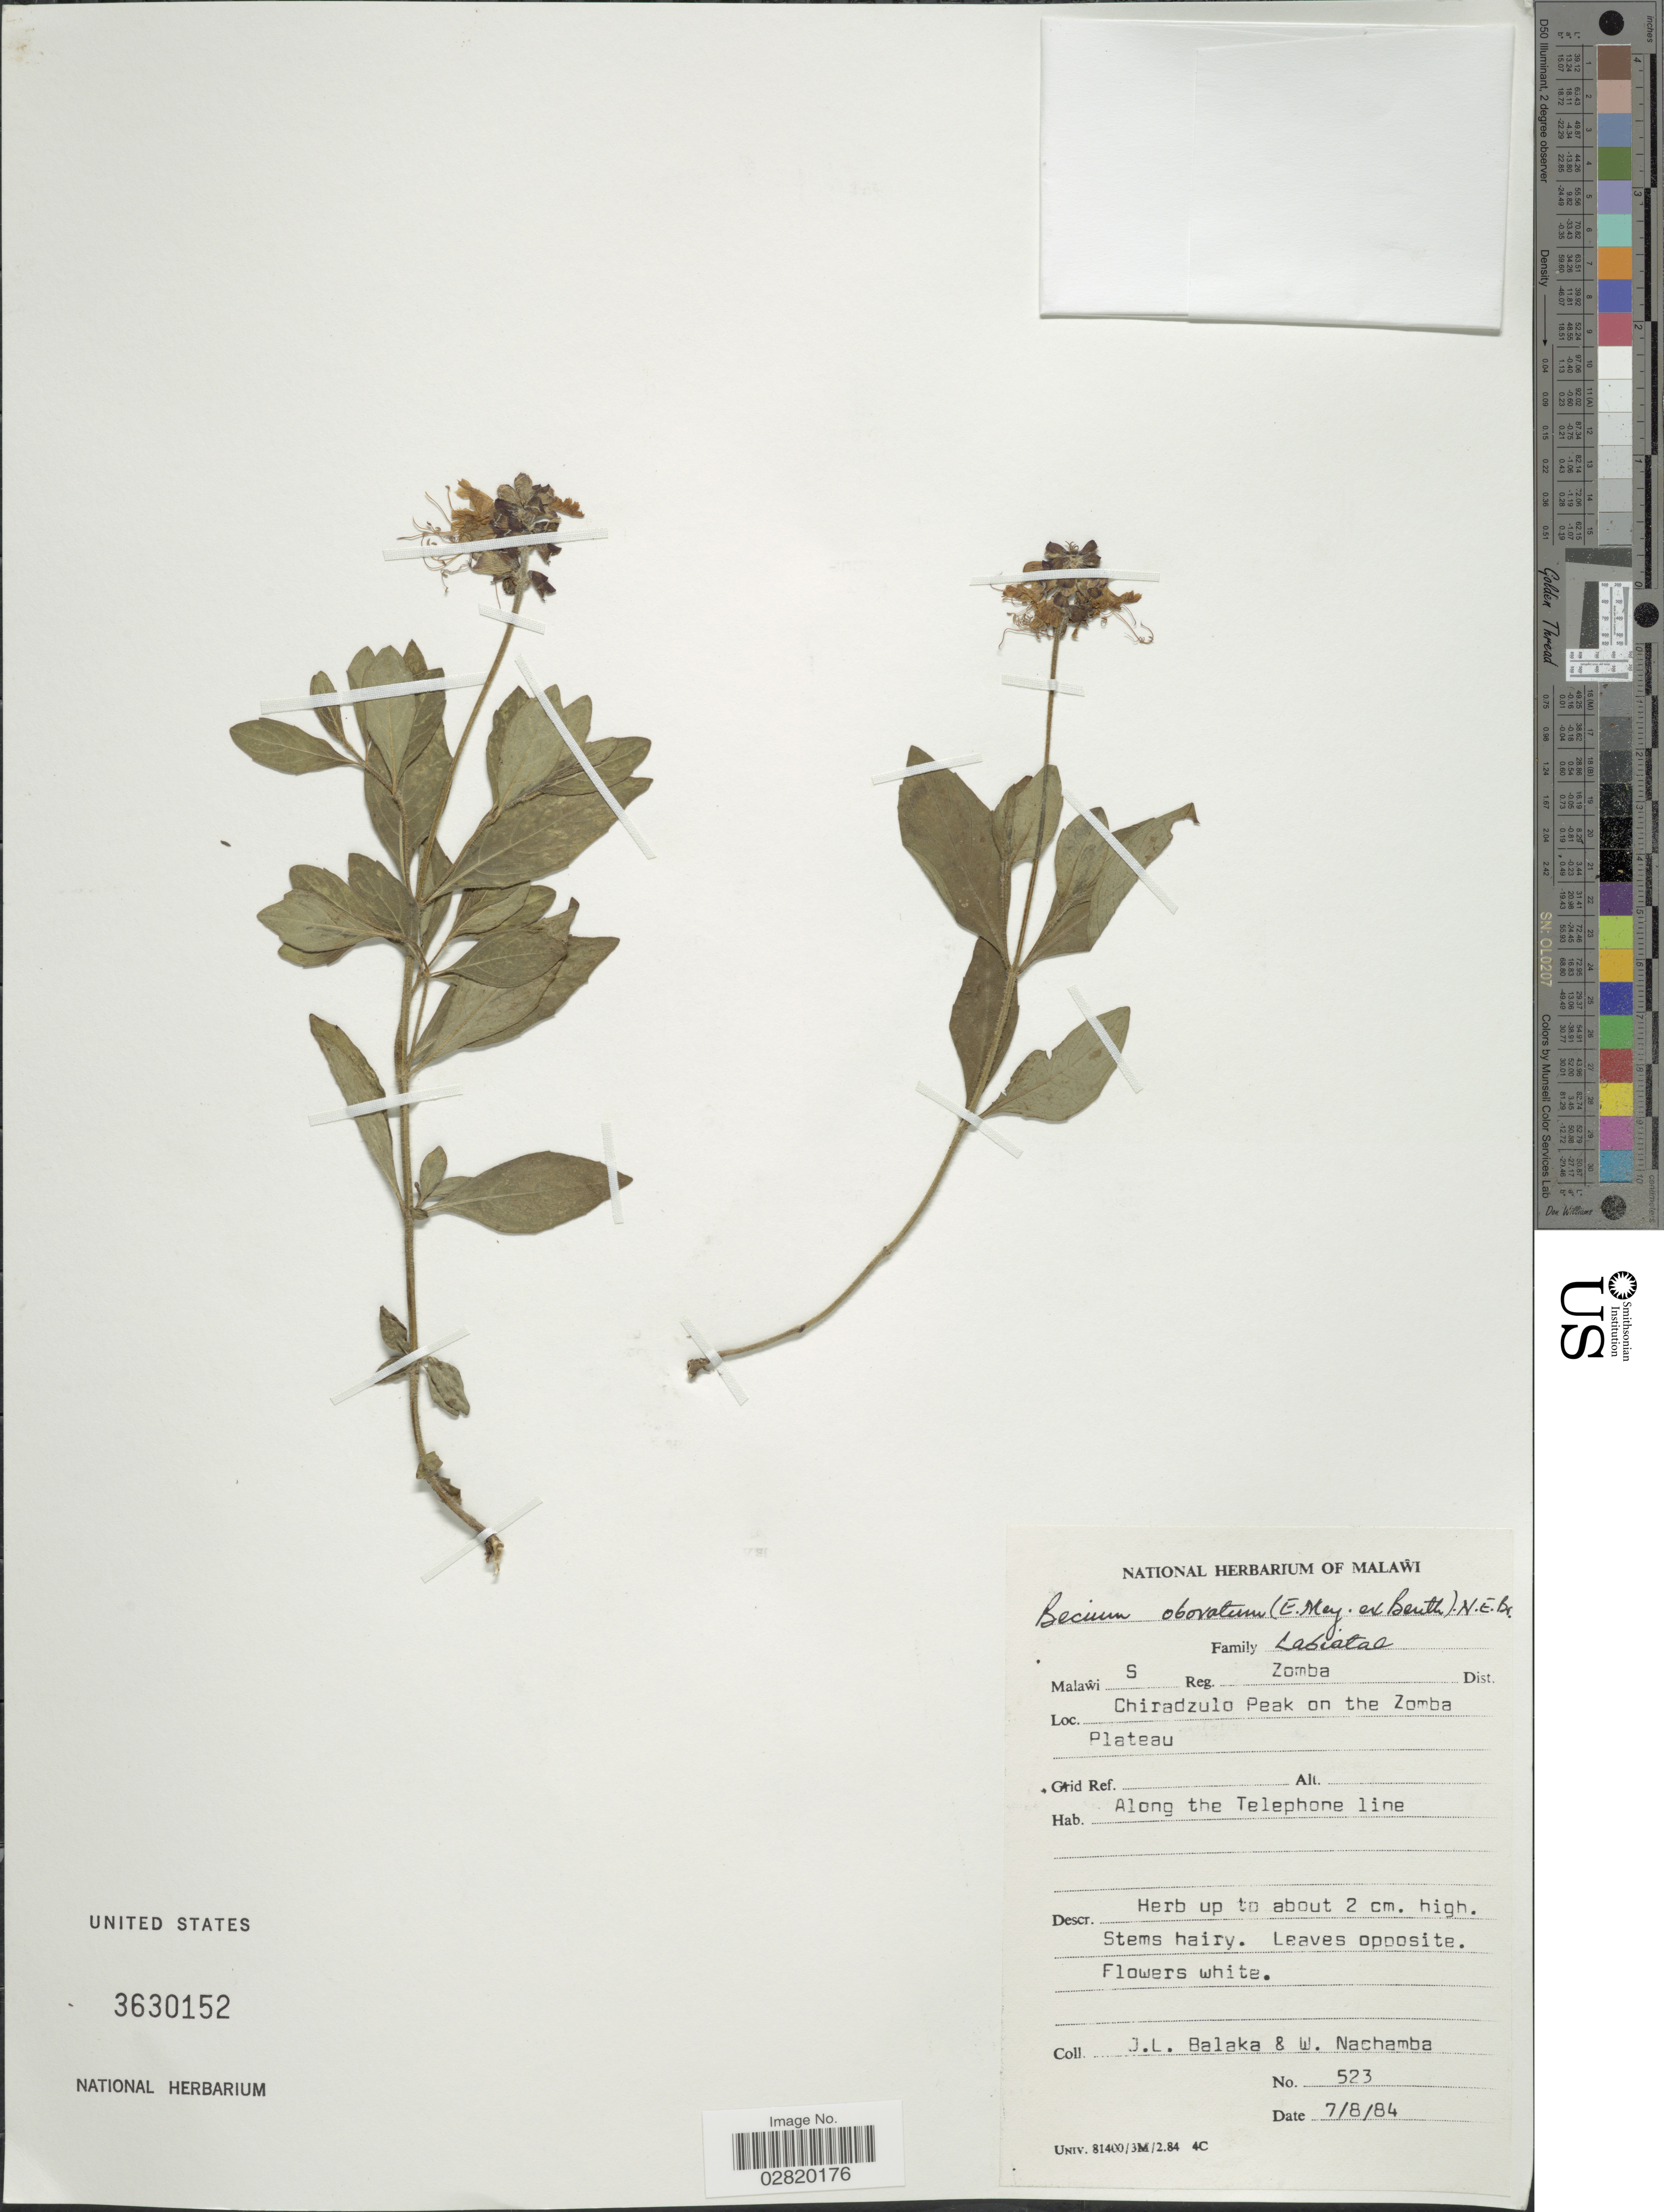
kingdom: Plantae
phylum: Tracheophyta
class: Magnoliopsida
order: Lamiales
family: Lamiaceae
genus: Becium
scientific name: Becium obovatum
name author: (E. Mey. ex Benth.) N.E. Br.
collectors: J. Balaka & W. Nachamba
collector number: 523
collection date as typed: Transcribed d/m/y: 7/8/84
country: Malawi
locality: S Reg., Zomba Dist., Chiradzulo Peak on the Zomba Plateau.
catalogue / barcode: US 3630152